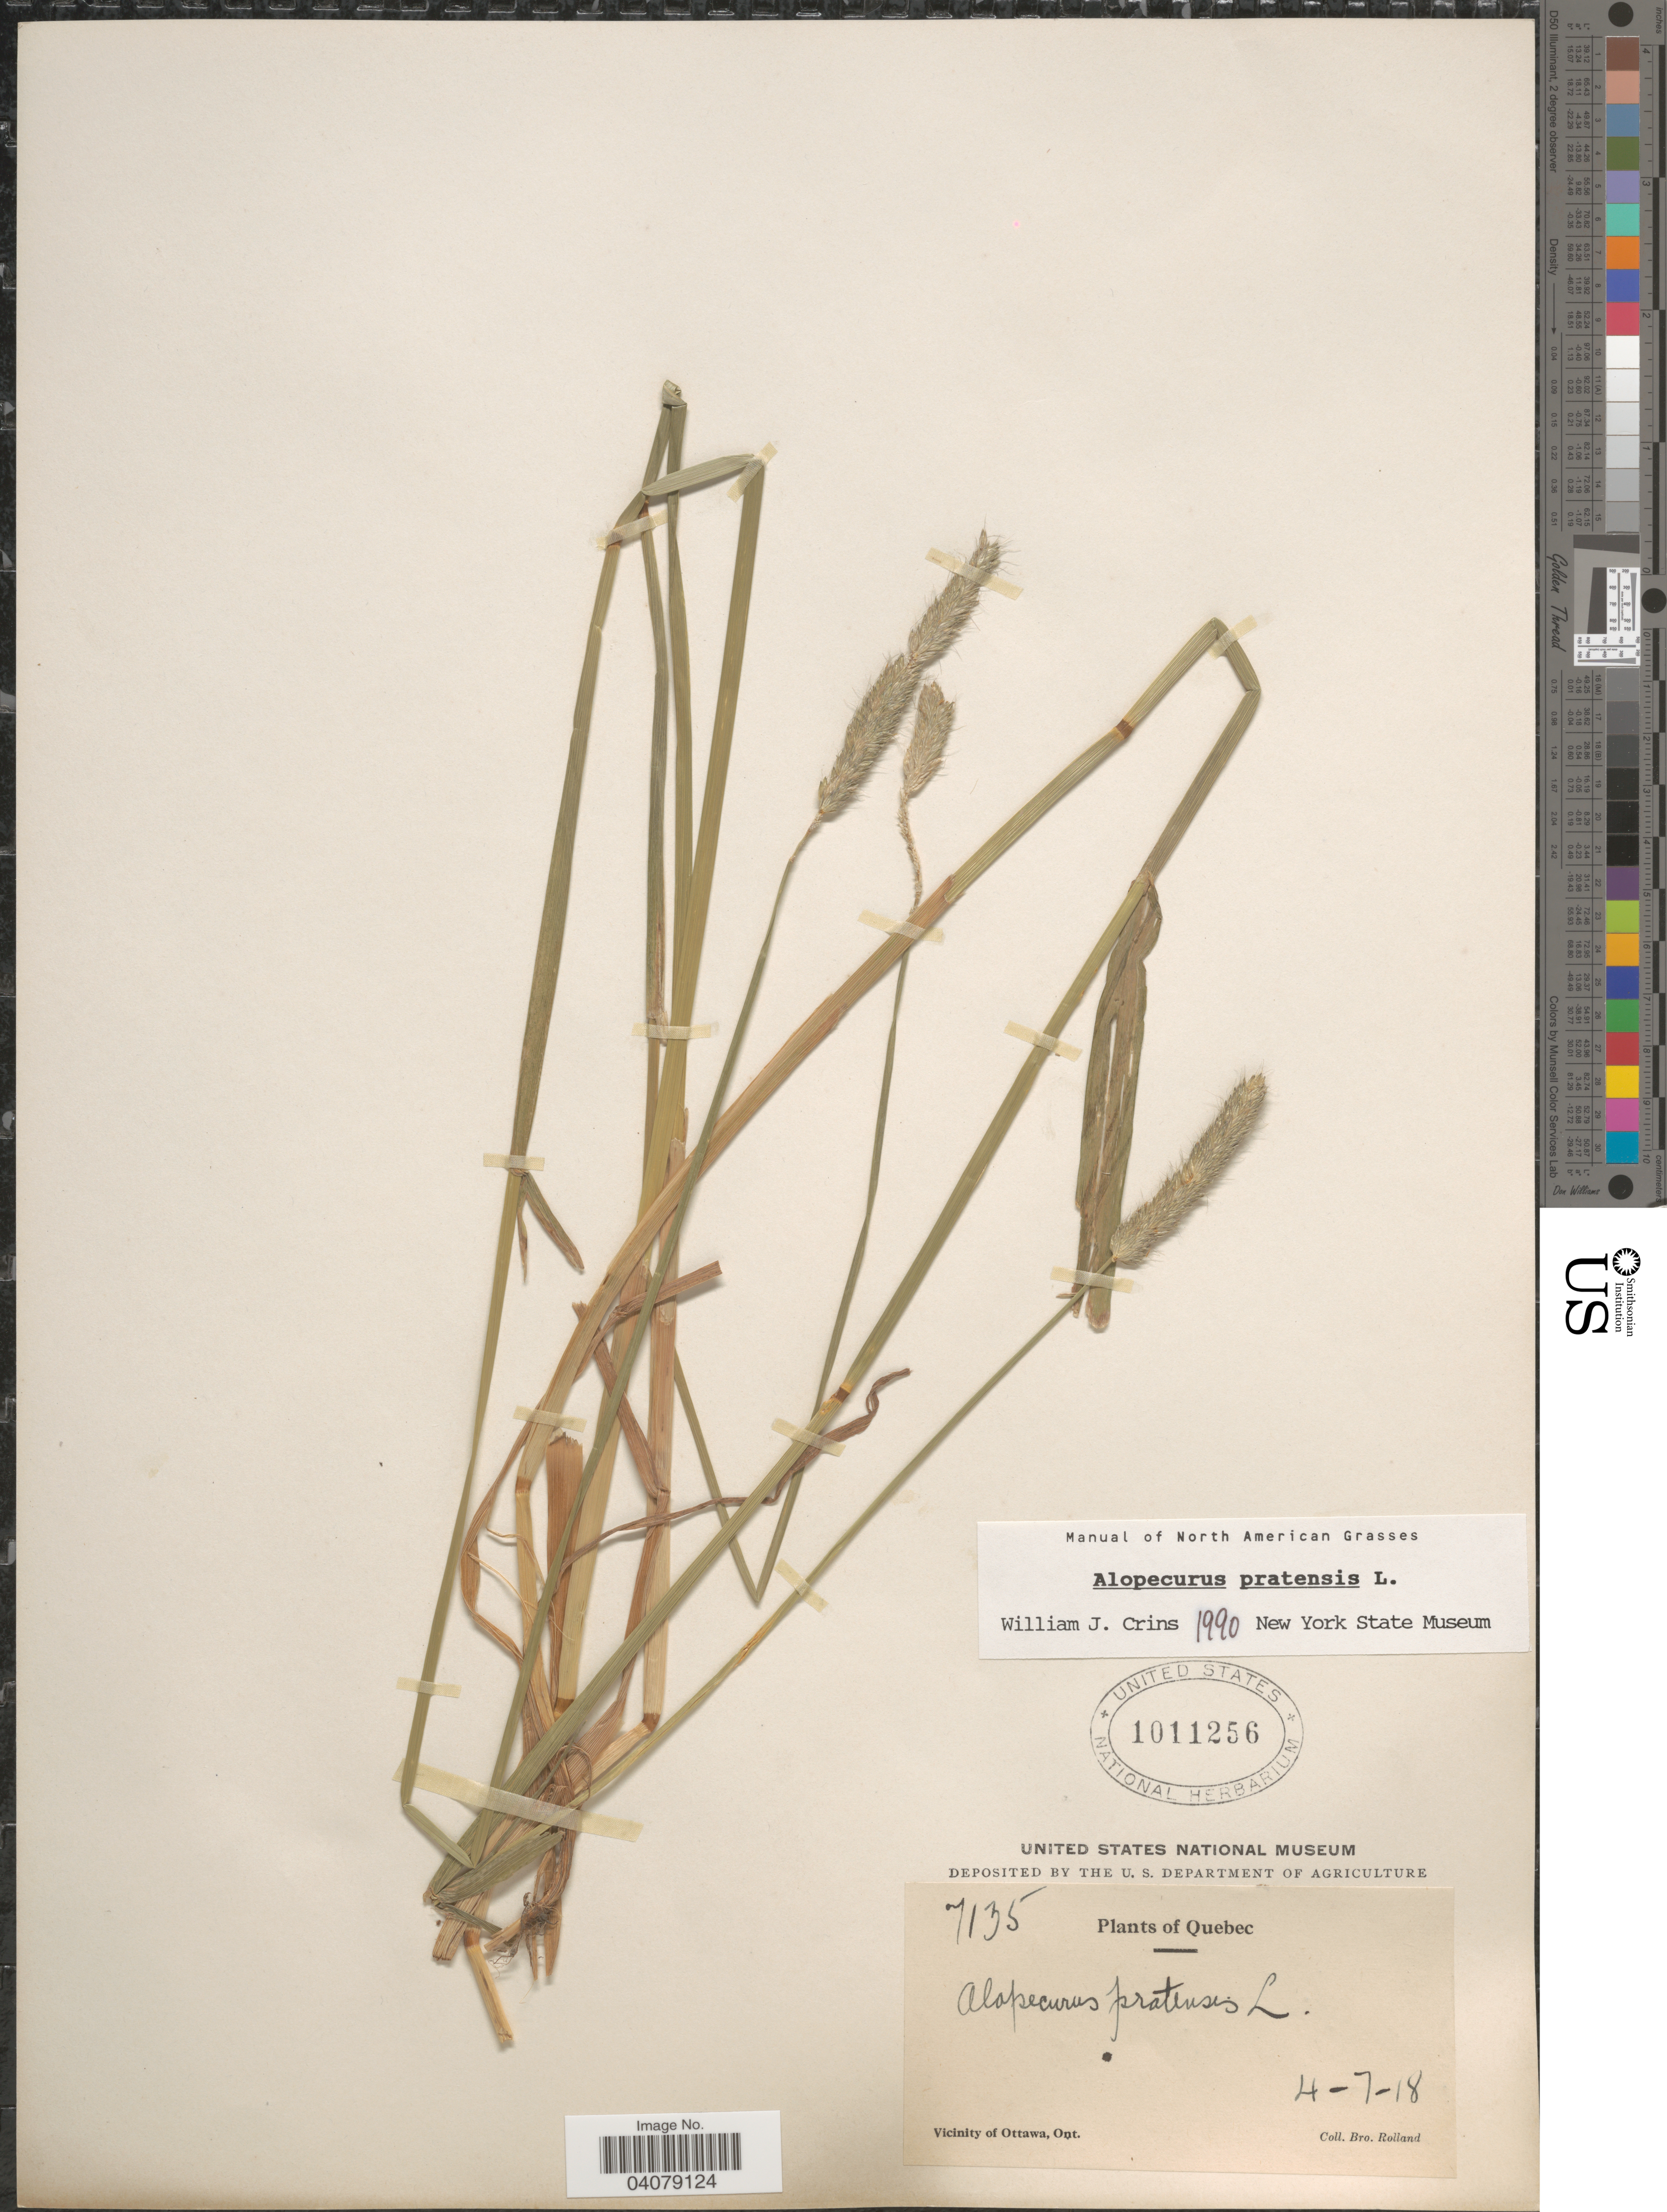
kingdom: Plantae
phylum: Tracheophyta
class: Liliopsida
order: Poales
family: Poaceae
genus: Alopecurus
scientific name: Alopecurus pratensis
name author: L.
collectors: B. Rolland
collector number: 7135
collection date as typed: Transcribed d/m/y: 4/7/18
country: Canada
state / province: Ontario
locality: Vicinity of Ottawa.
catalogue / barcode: US 1011256